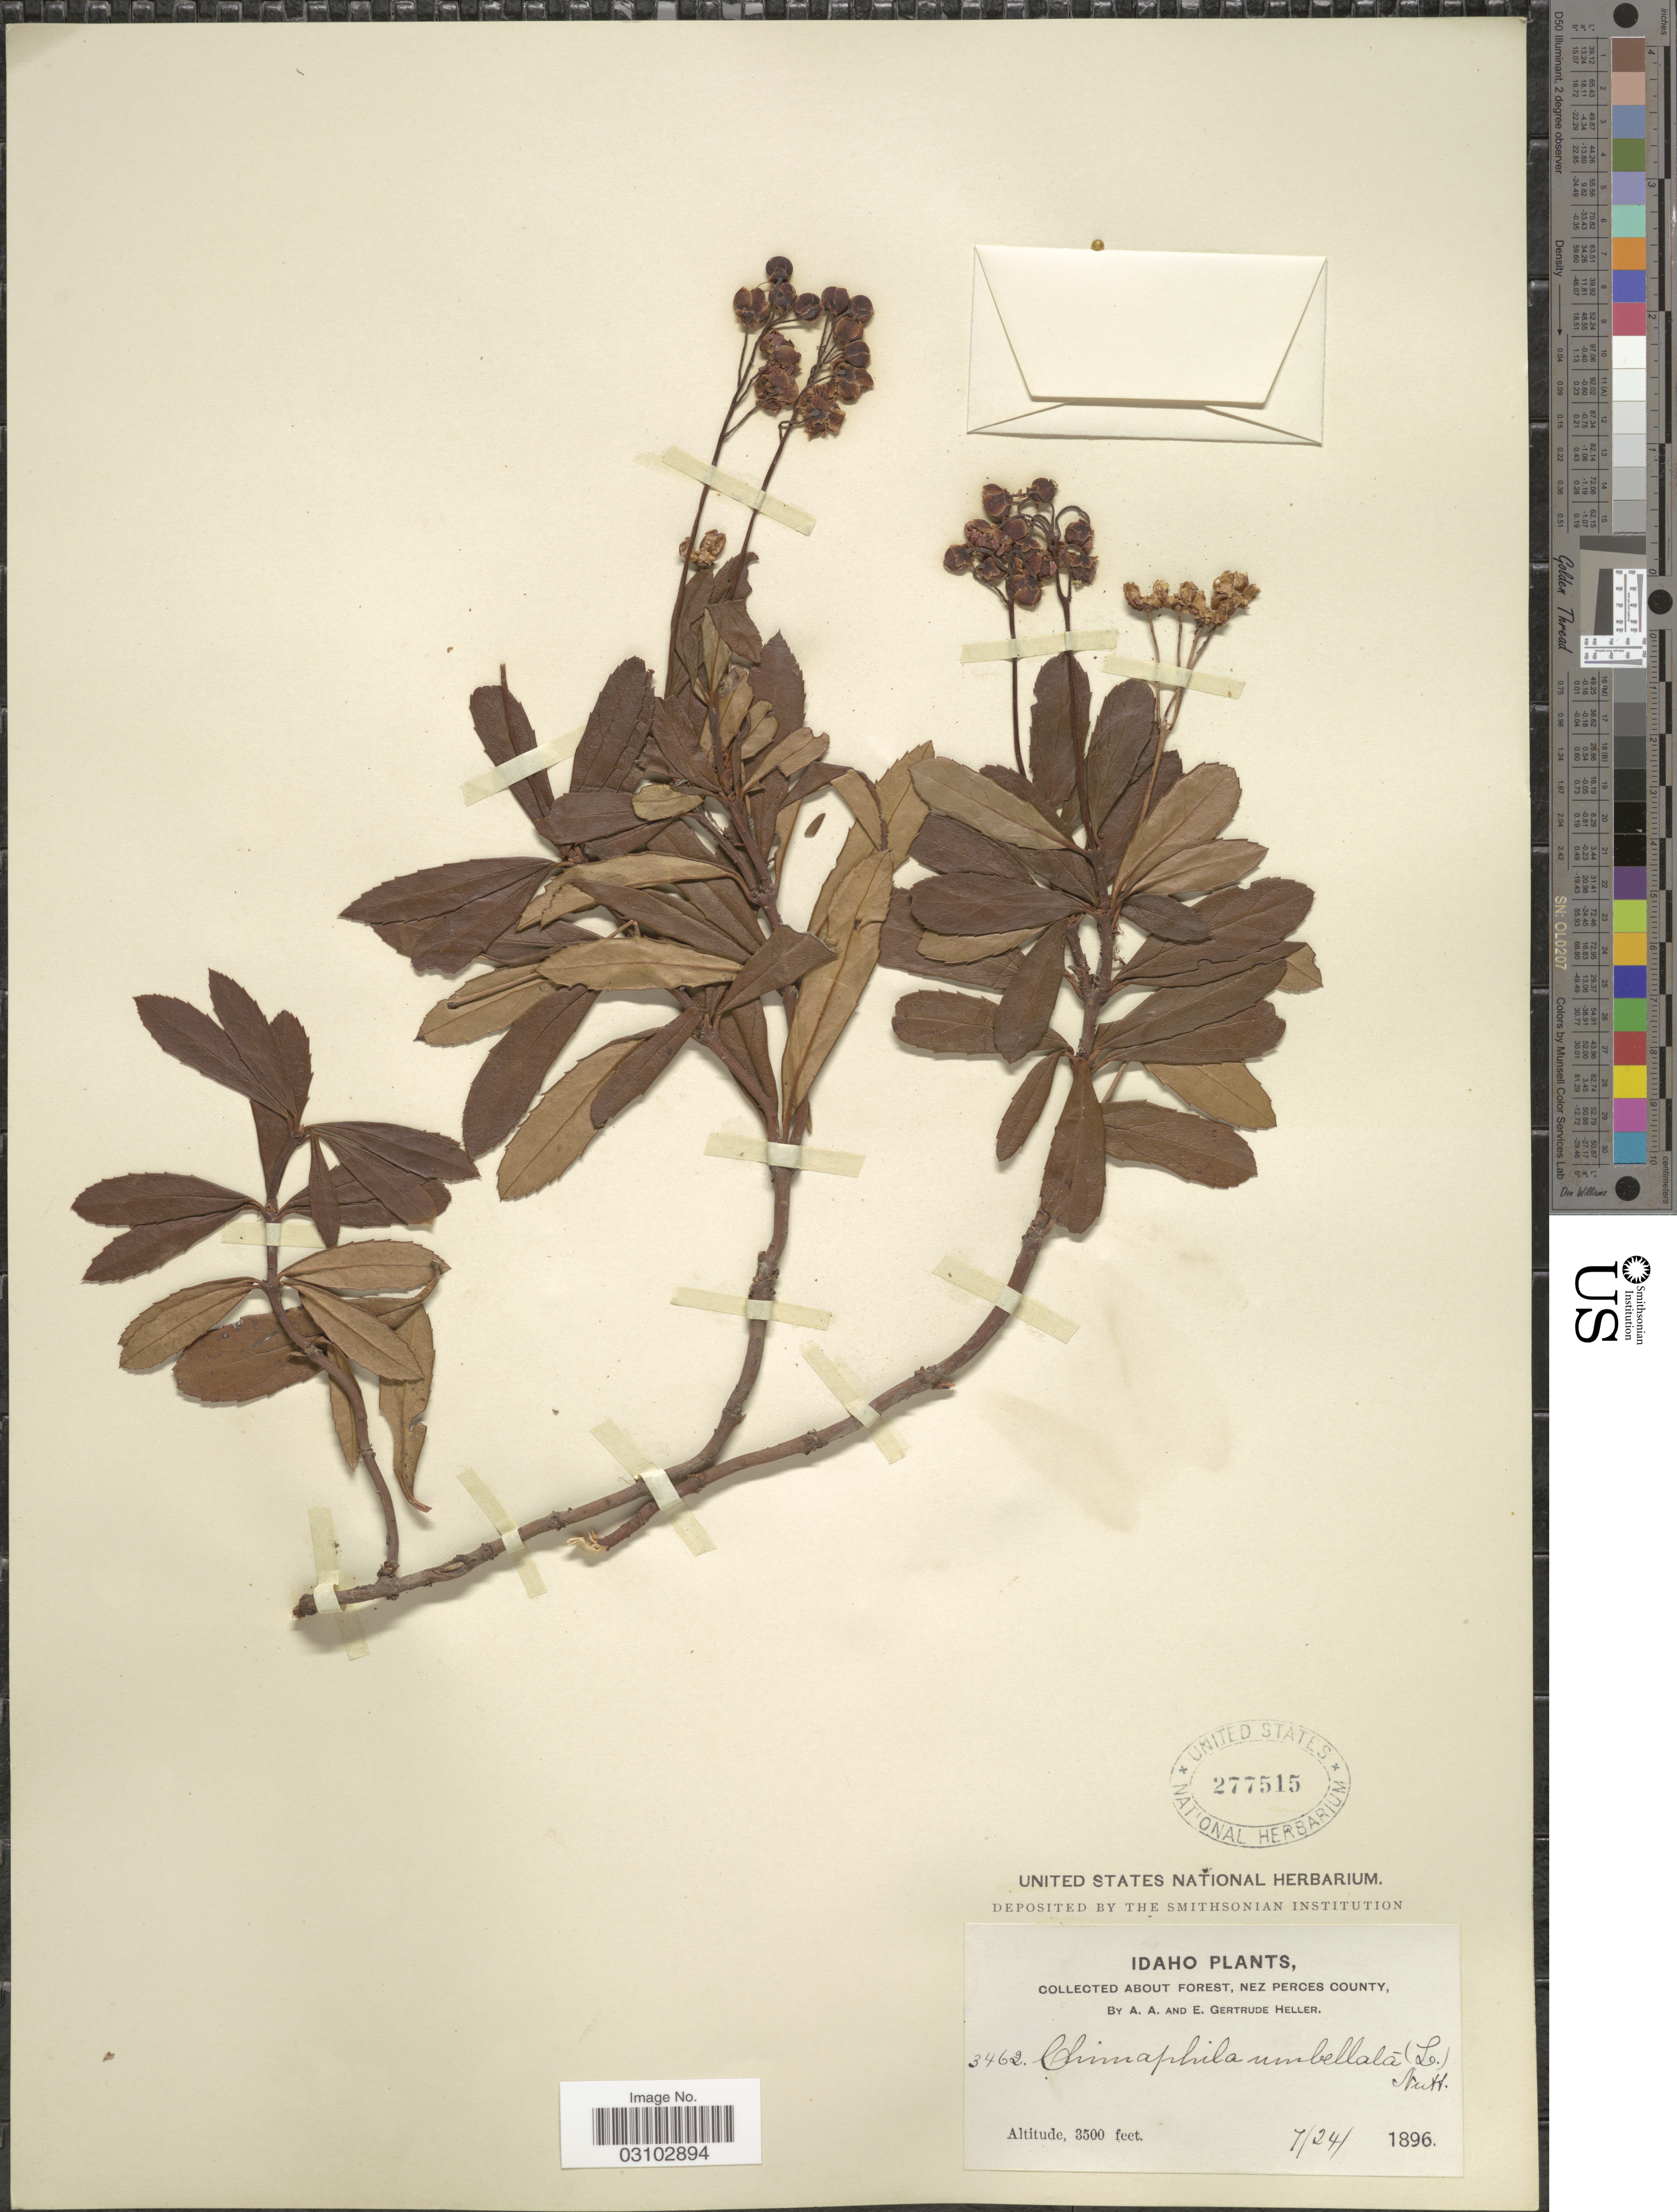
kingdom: Plantae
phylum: Tracheophyta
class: Magnoliopsida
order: Ericales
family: Ericaceae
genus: Chimaphila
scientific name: Chimaphila umbellata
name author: (L.) W.P.C. Barton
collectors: A. A. Heller & E. Gertrude Heller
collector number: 3462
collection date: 1896-07-24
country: United States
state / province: Idaho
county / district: Nez Perce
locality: About forest.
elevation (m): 1067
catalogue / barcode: US 277515